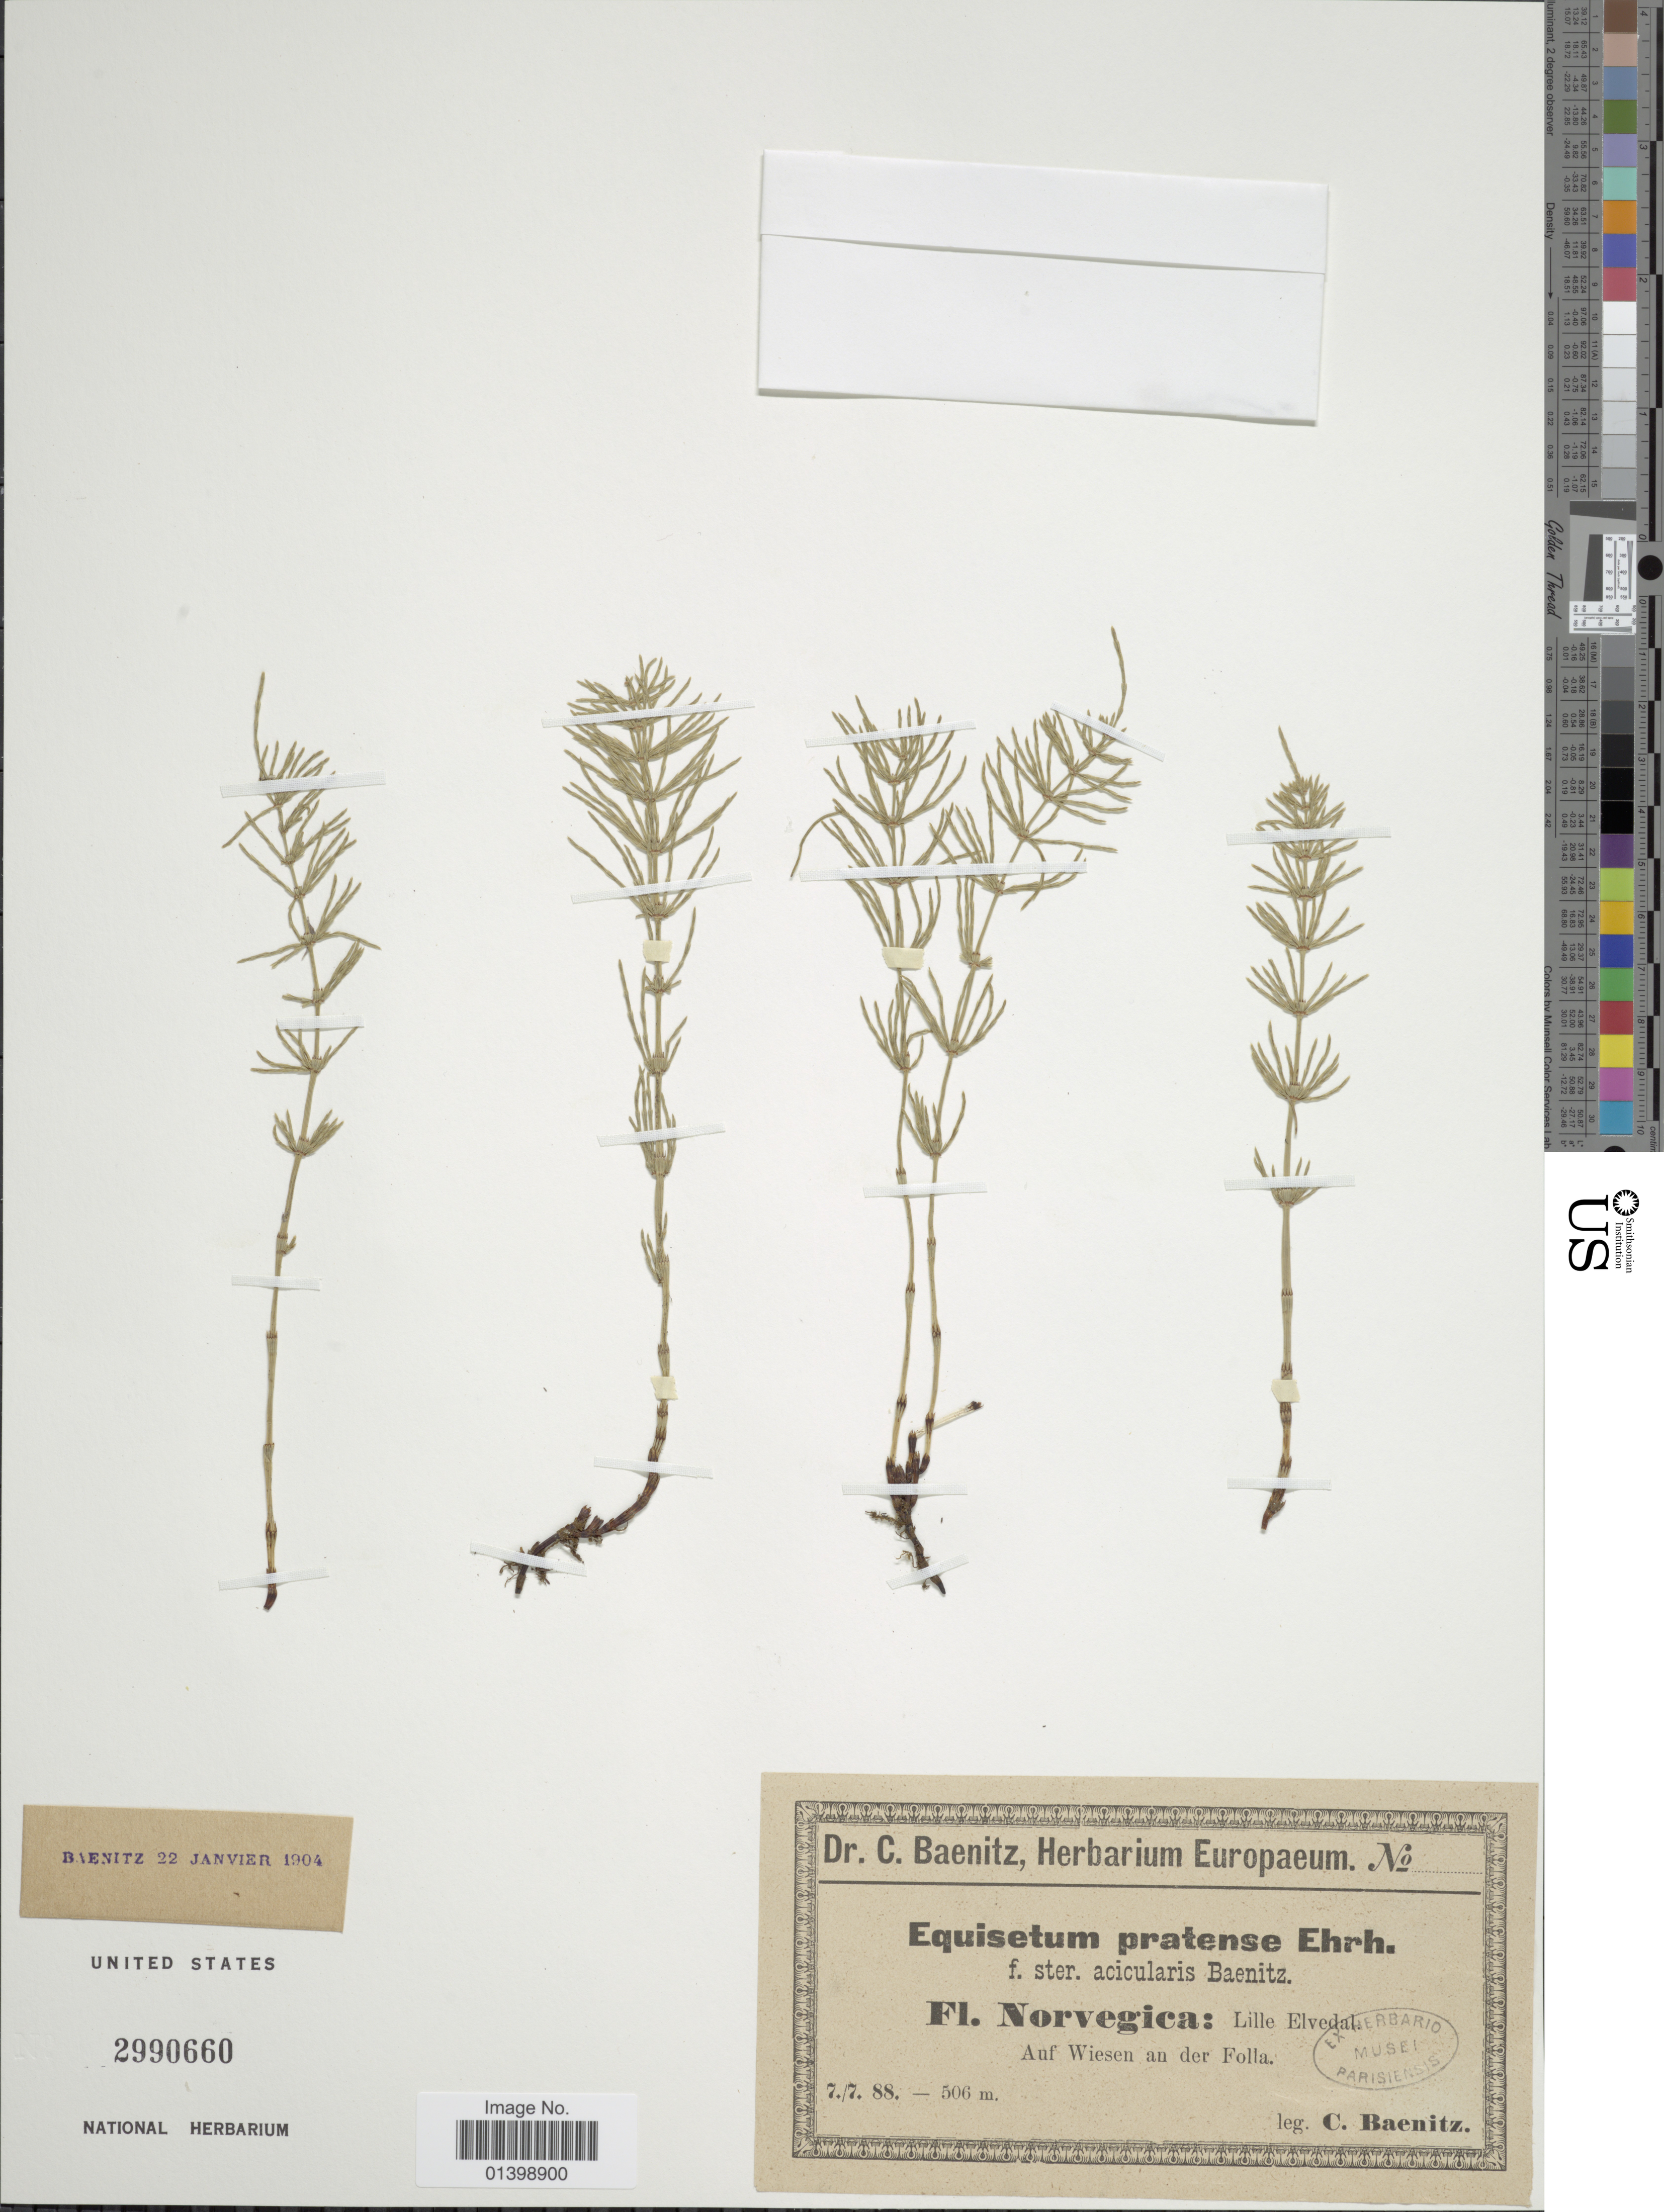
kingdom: Plantae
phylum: Tracheophyta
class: Polypodiopsida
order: Equisetales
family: Equisetaceae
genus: Equisetum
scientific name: Equisetum pratense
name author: Ehrh.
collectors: C. G. Baenitz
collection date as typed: Transcribed d/m/y: 7/7/88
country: Norway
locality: Lille Elvedal, Auf Wiesen an der Folla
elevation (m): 506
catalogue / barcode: US 2990660